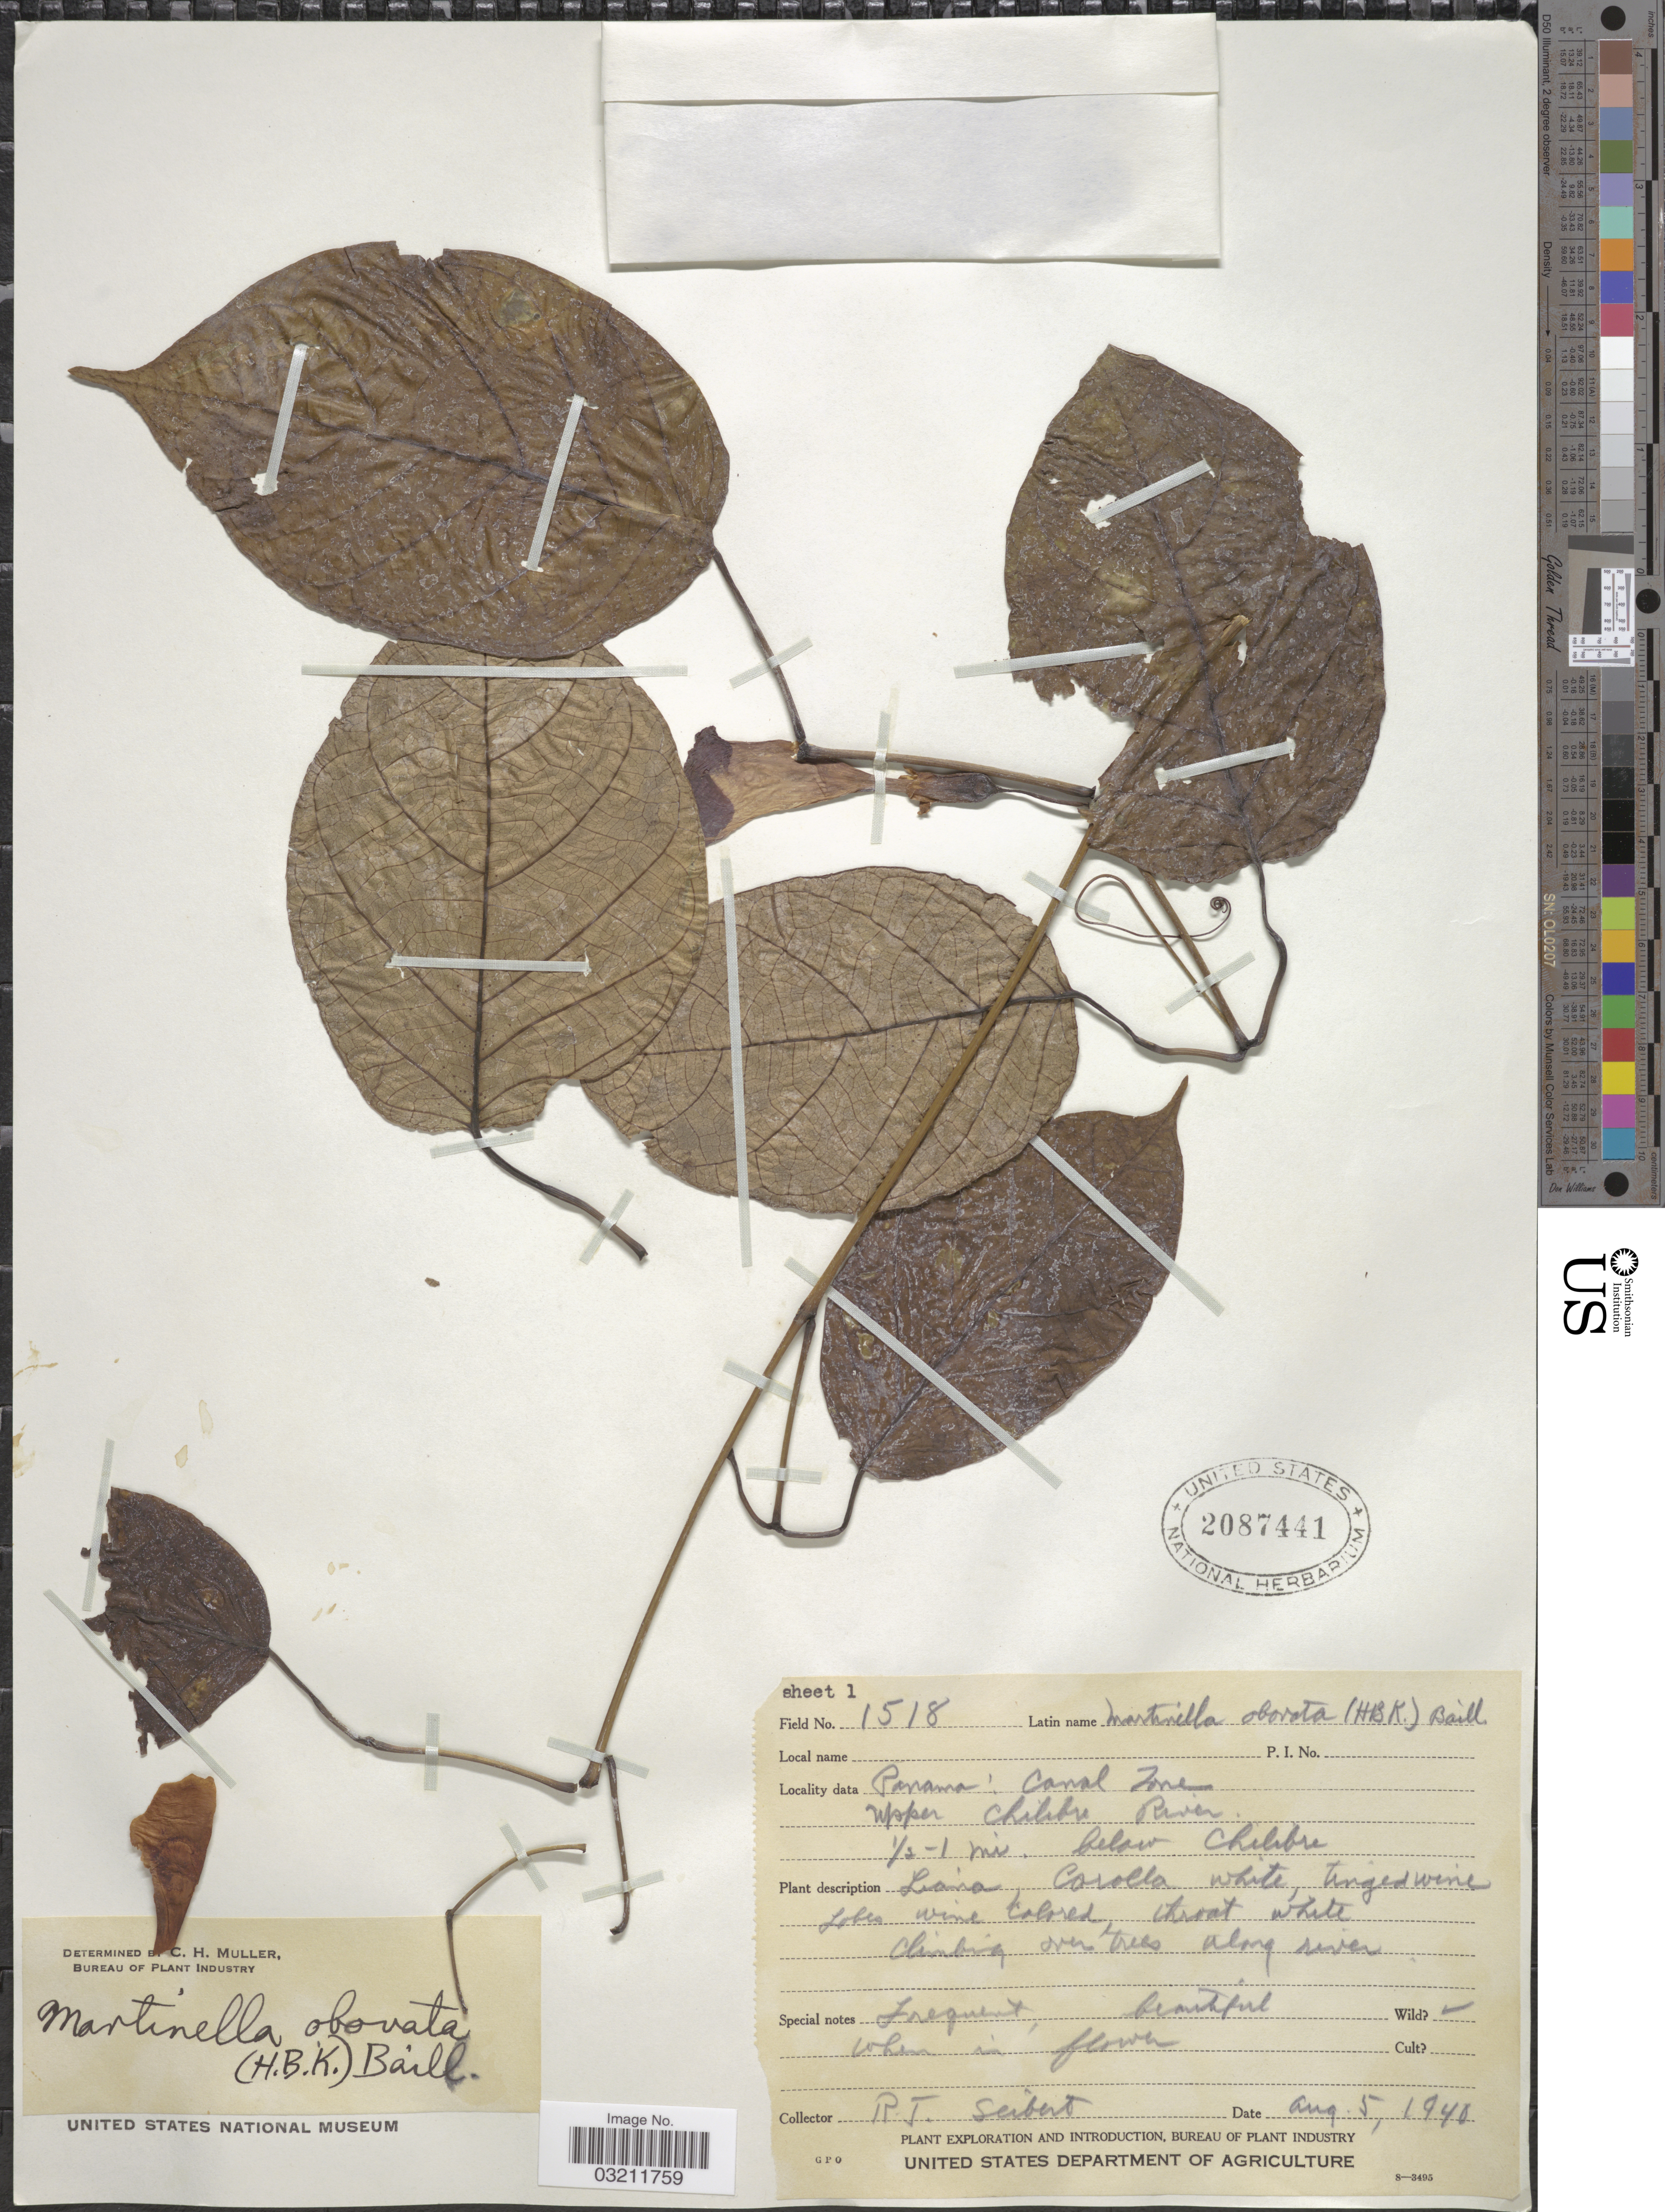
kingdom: Plantae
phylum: Tracheophyta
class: Magnoliopsida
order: Lamiales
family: Bignoniaceae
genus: Martinella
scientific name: Martinella obovata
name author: (Kunth) Bureau & K. Schum.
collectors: R. J. Seibert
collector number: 1518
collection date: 1940-08-05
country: Panama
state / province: Colón / Panamá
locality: Canal Zone. Upper Chilibre River. ½ - 1 mi. below Chilibre.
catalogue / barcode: US 2087441